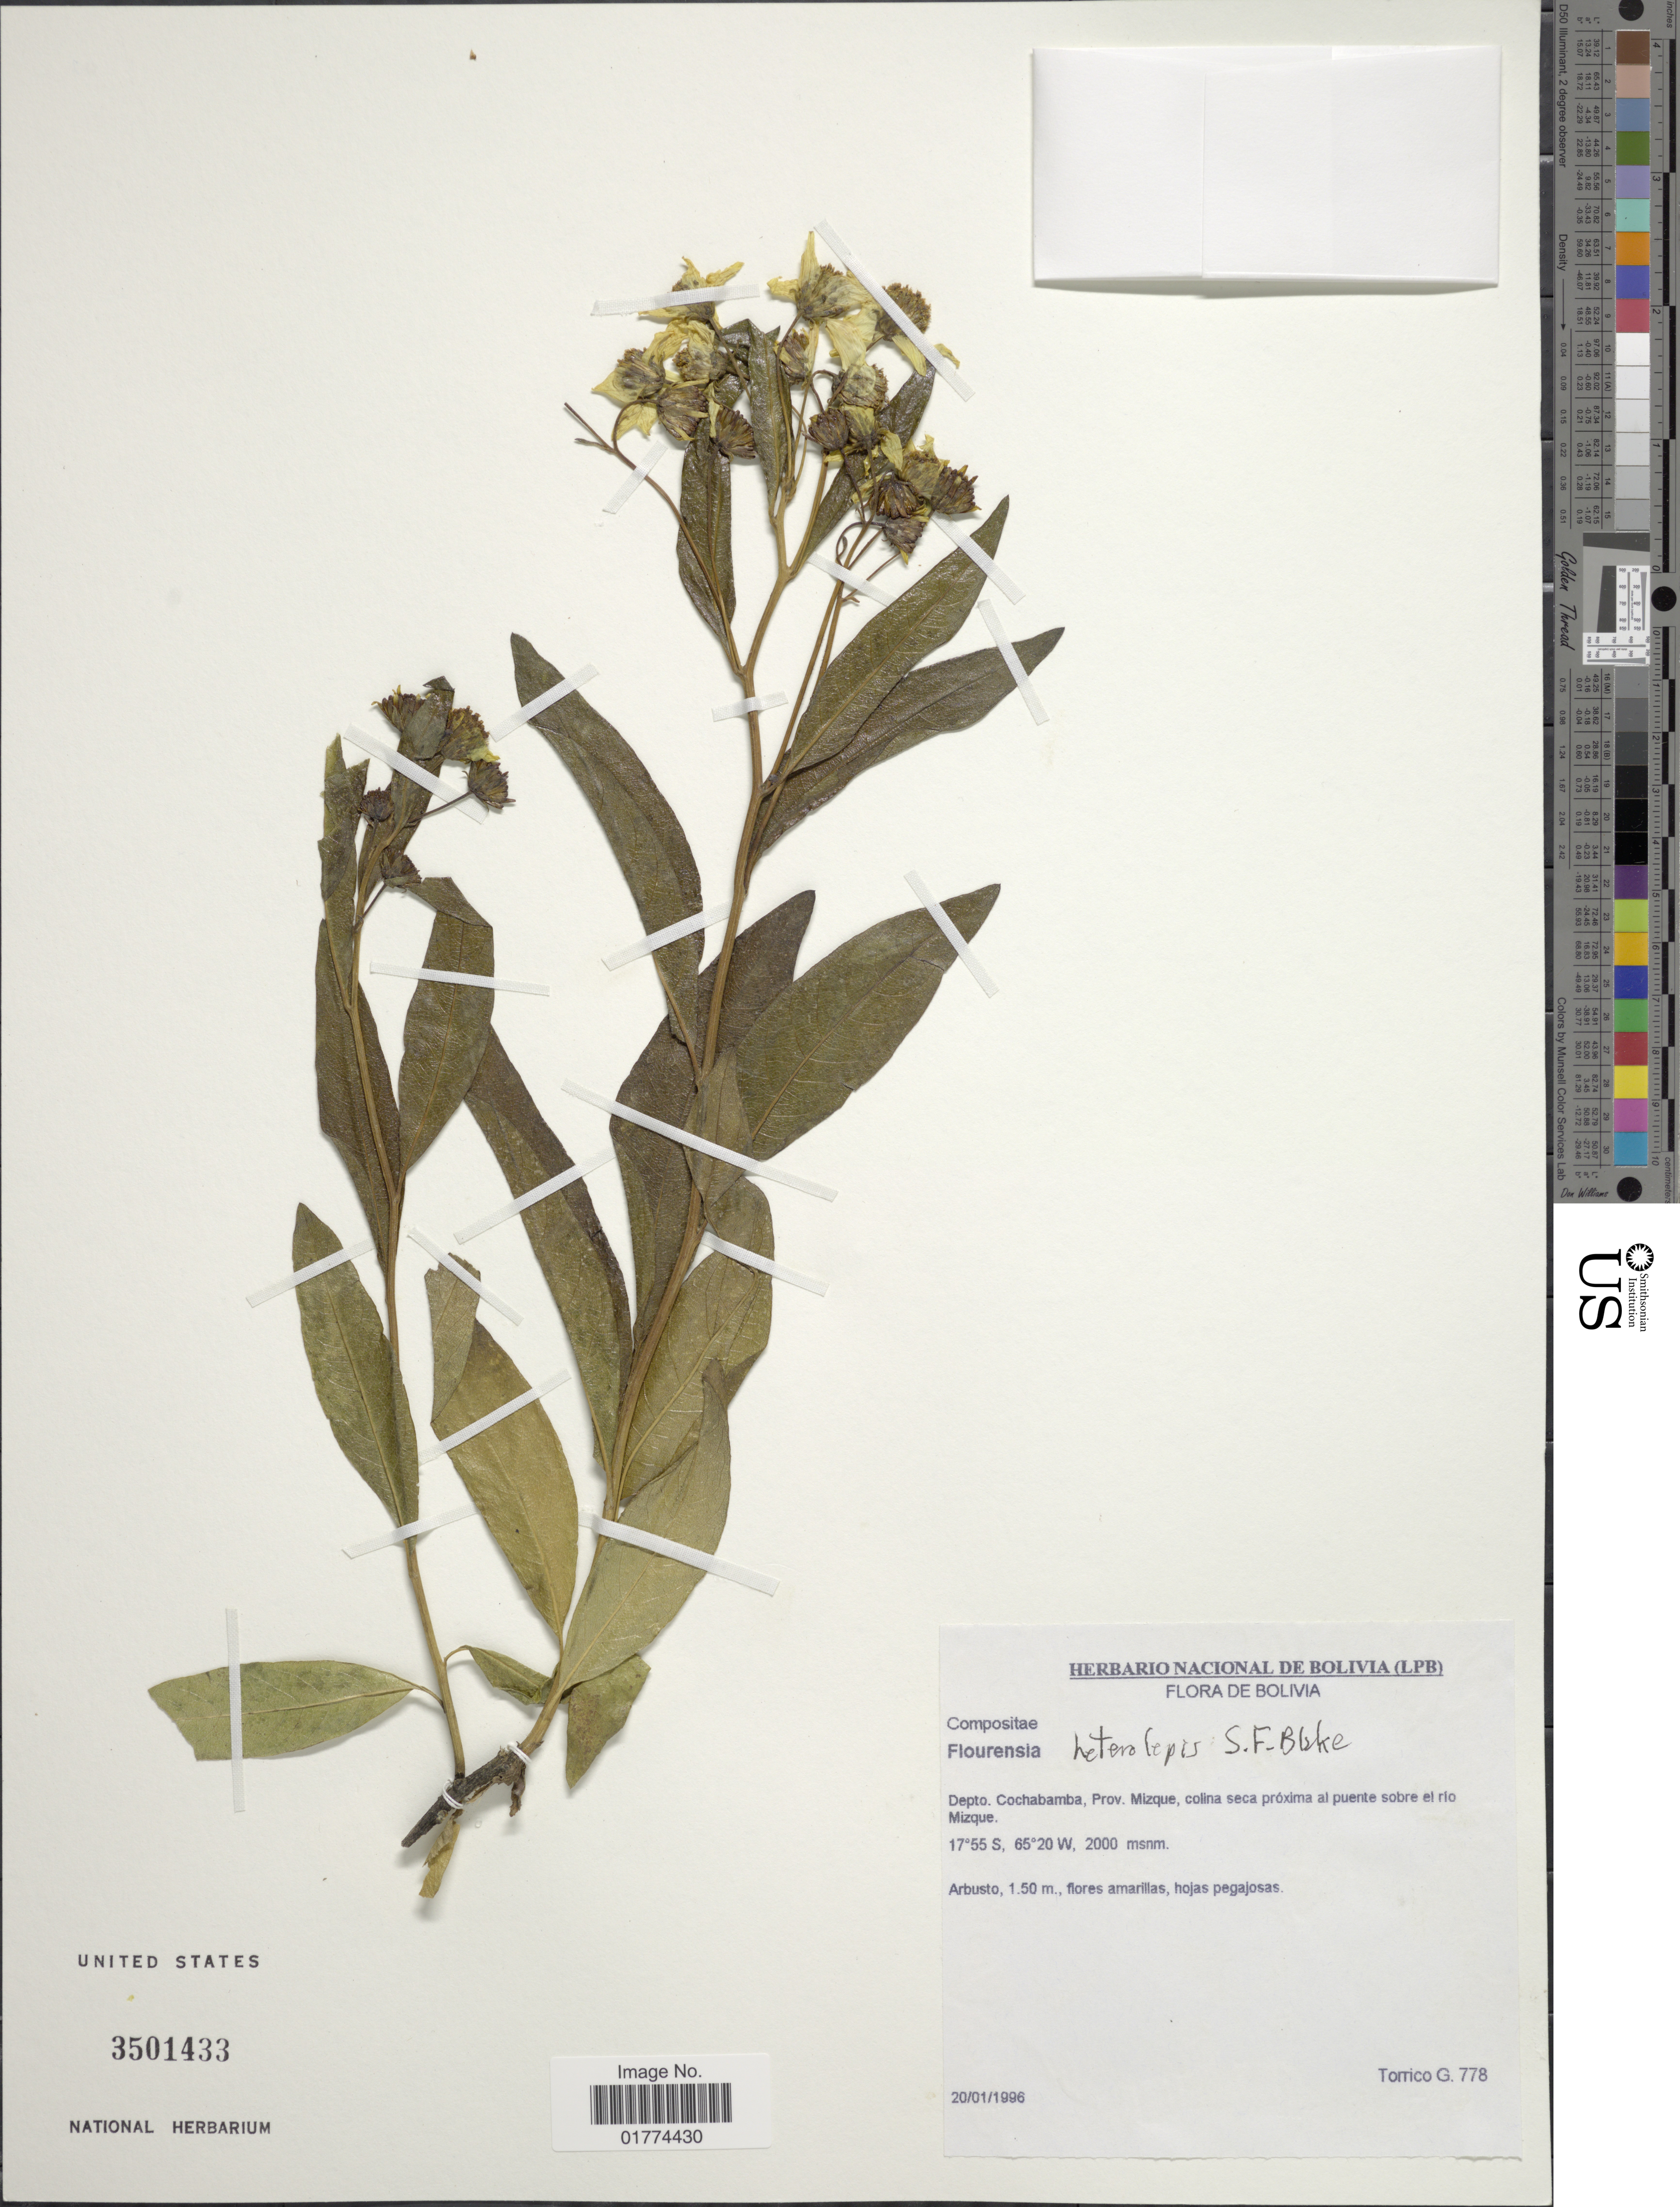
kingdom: Plantae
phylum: Tracheophyta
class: Magnoliopsida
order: Asterales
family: Asteraceae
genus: Flourensia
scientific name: Flourensia heterolepis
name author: S.F. Blake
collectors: G. Torrico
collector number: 778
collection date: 1996-01-20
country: Bolivia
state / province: Cochabamba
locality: Prov. Mizque, colina seca próxima al puente sobre el rio Mizque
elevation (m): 2000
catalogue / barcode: US 3501433